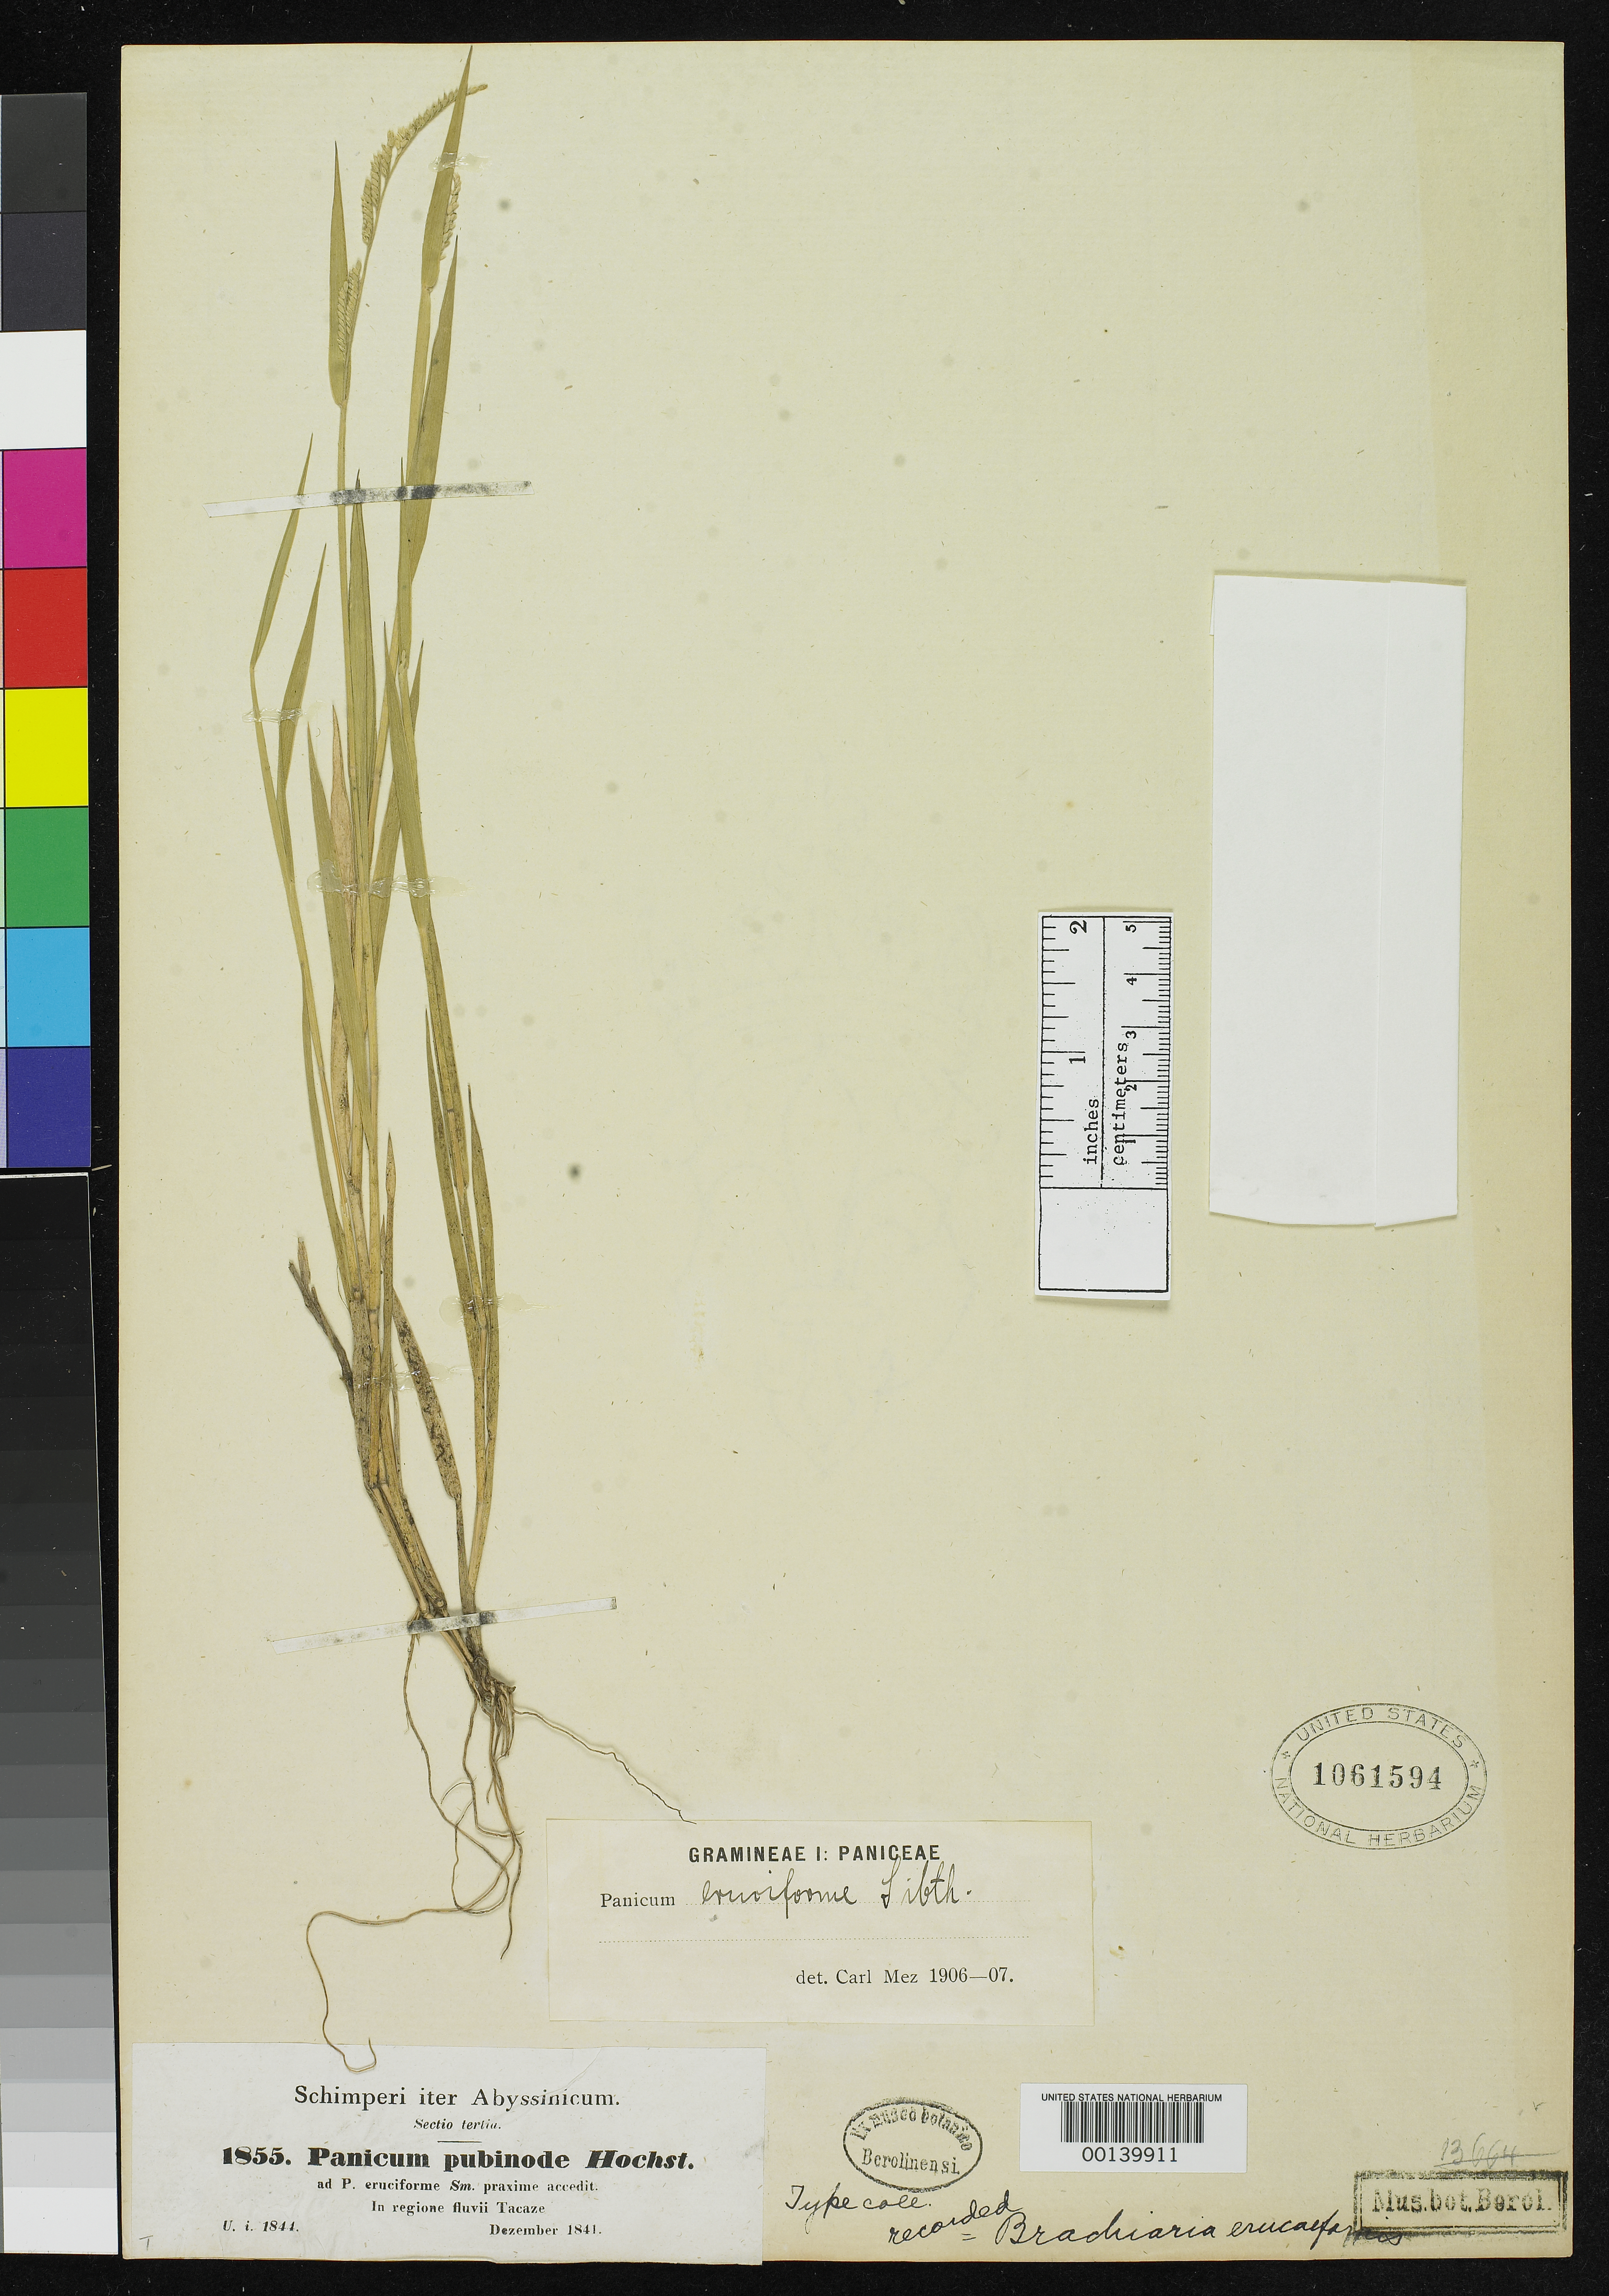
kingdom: Plantae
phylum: Tracheophyta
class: Liliopsida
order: Poales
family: Poaceae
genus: Panicum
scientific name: Panicum pubinode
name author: Hochst. ex A. Rich.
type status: Isotype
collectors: G. W. Schimper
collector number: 1855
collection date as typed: Dec 1841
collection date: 1841-12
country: Ethiopia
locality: Tacaze River.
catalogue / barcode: US 1061594